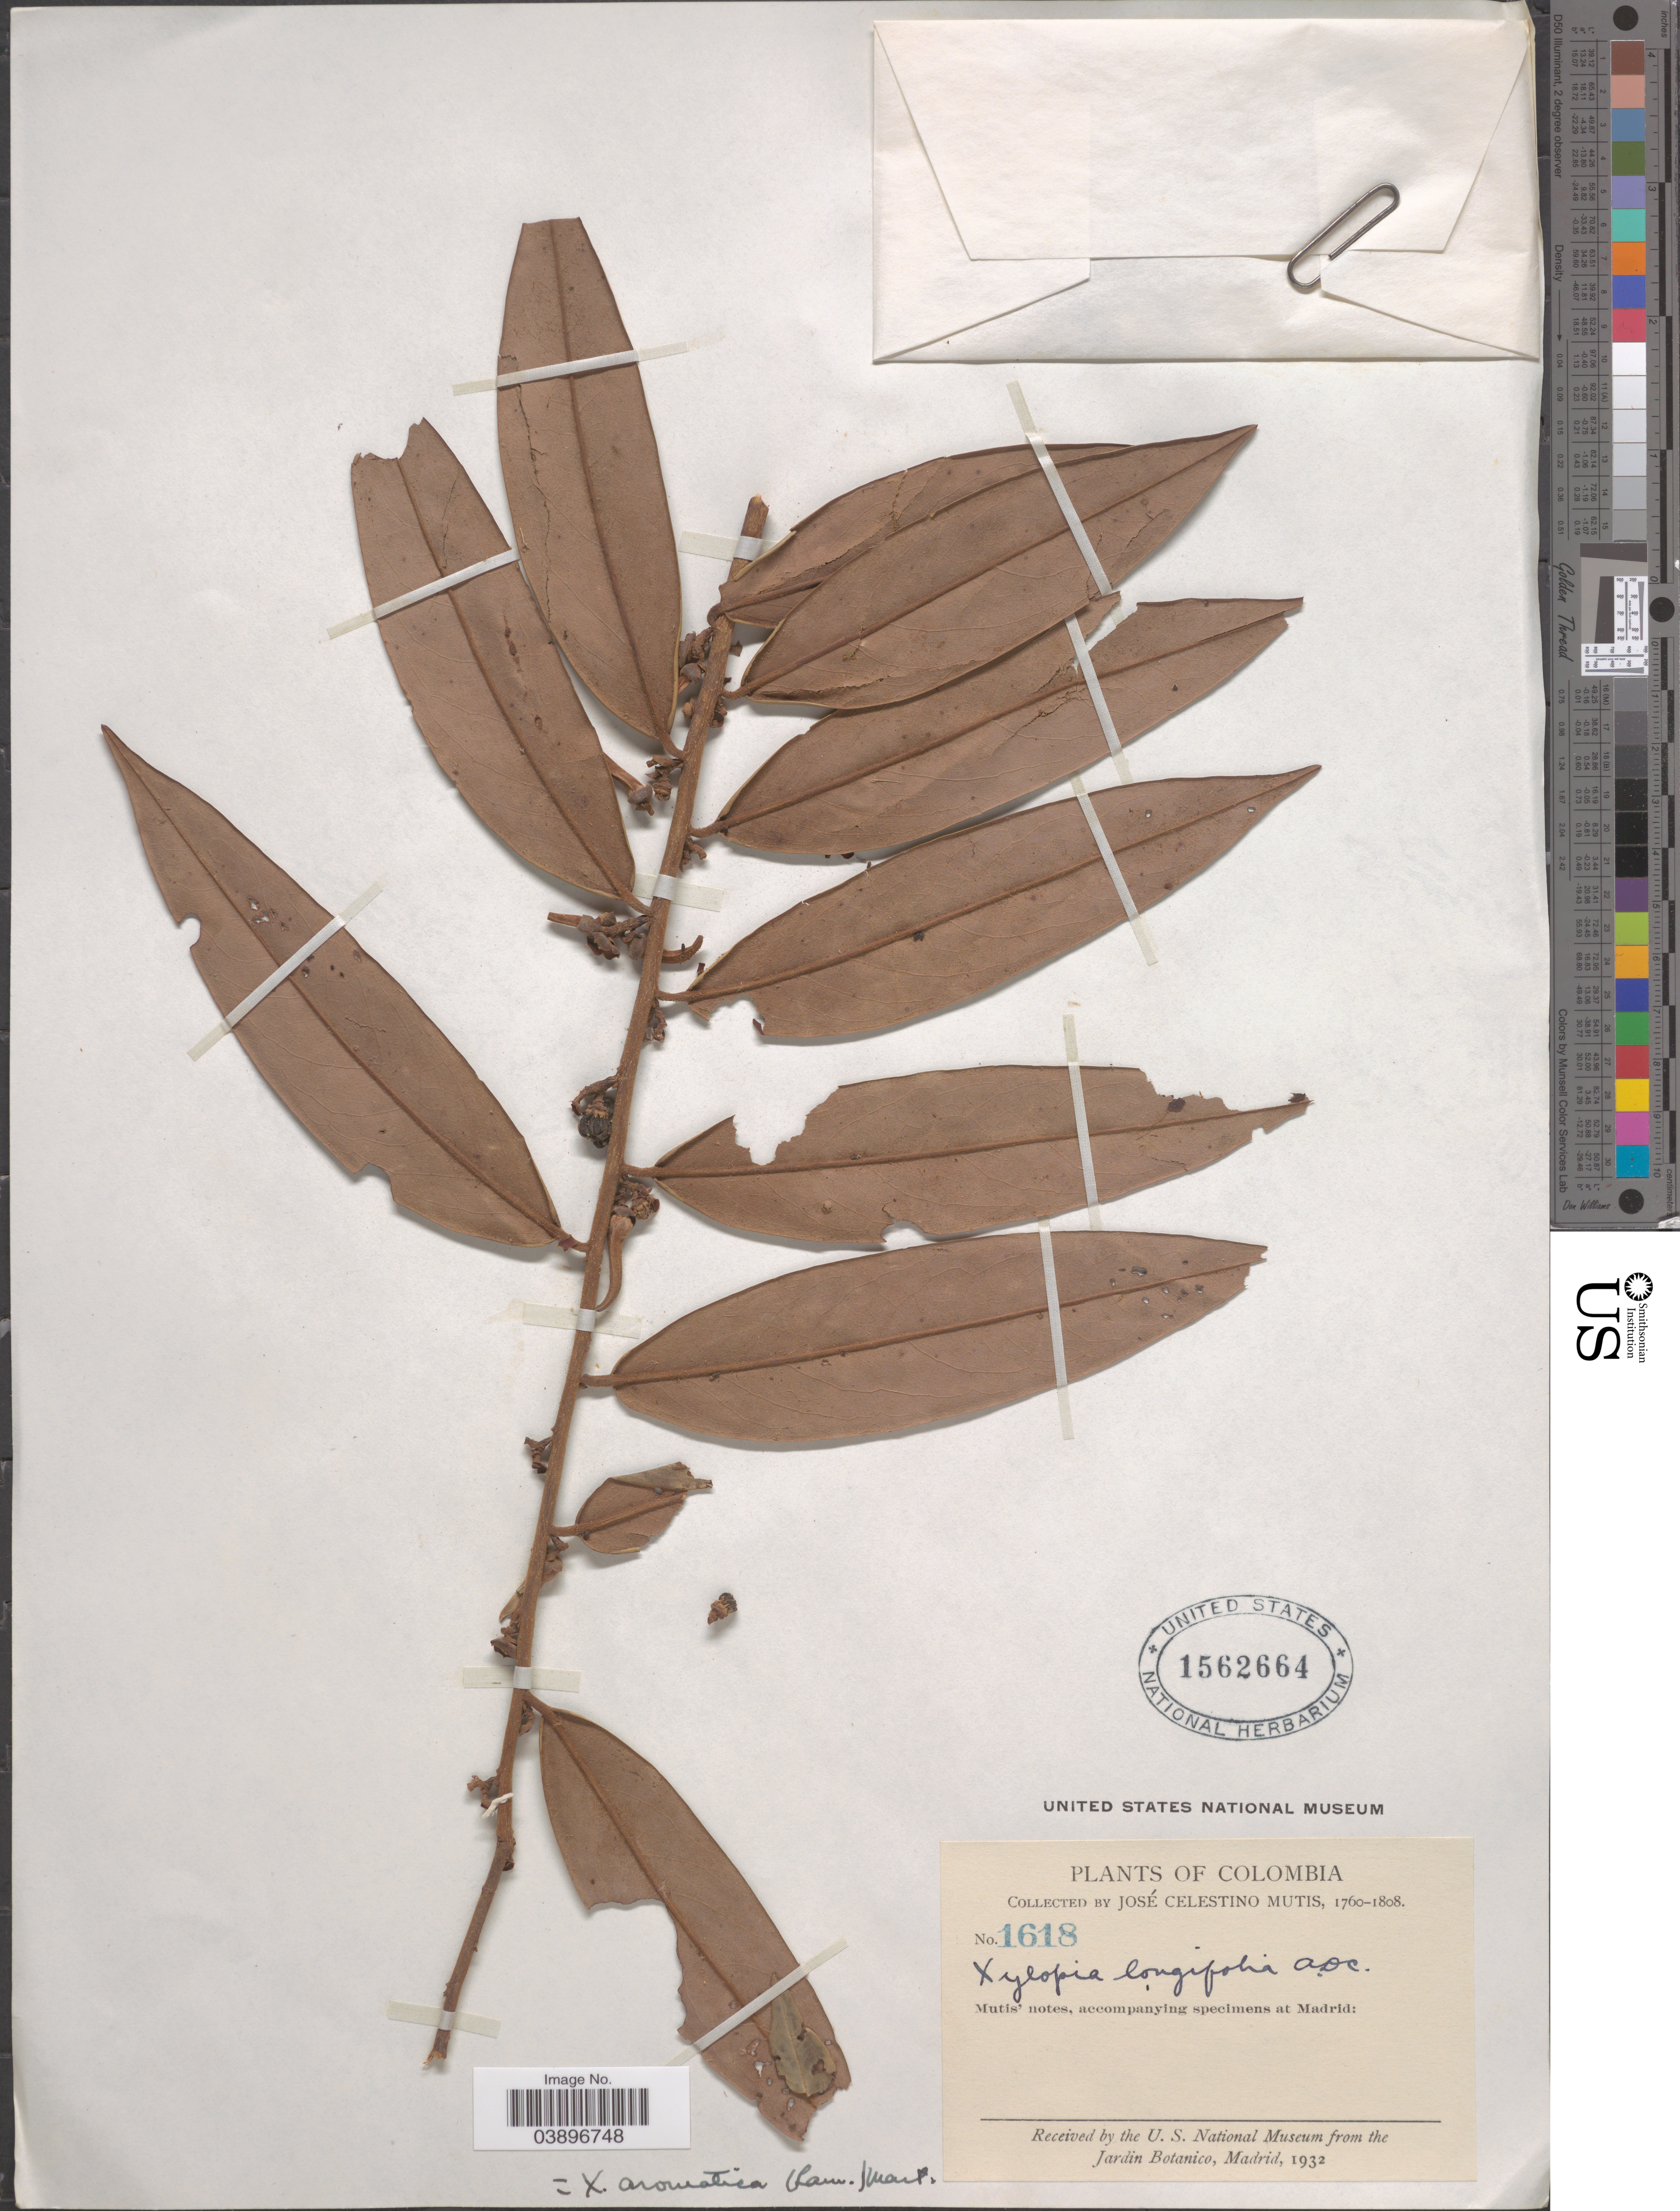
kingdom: Plantae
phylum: Tracheophyta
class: Magnoliopsida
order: Magnoliales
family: Annonaceae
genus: Xylopia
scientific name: Xylopia aromatica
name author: (Lam.) Mart.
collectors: J. C. B. Mutis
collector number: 1618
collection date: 1760/1808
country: Colombia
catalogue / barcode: US 1562664